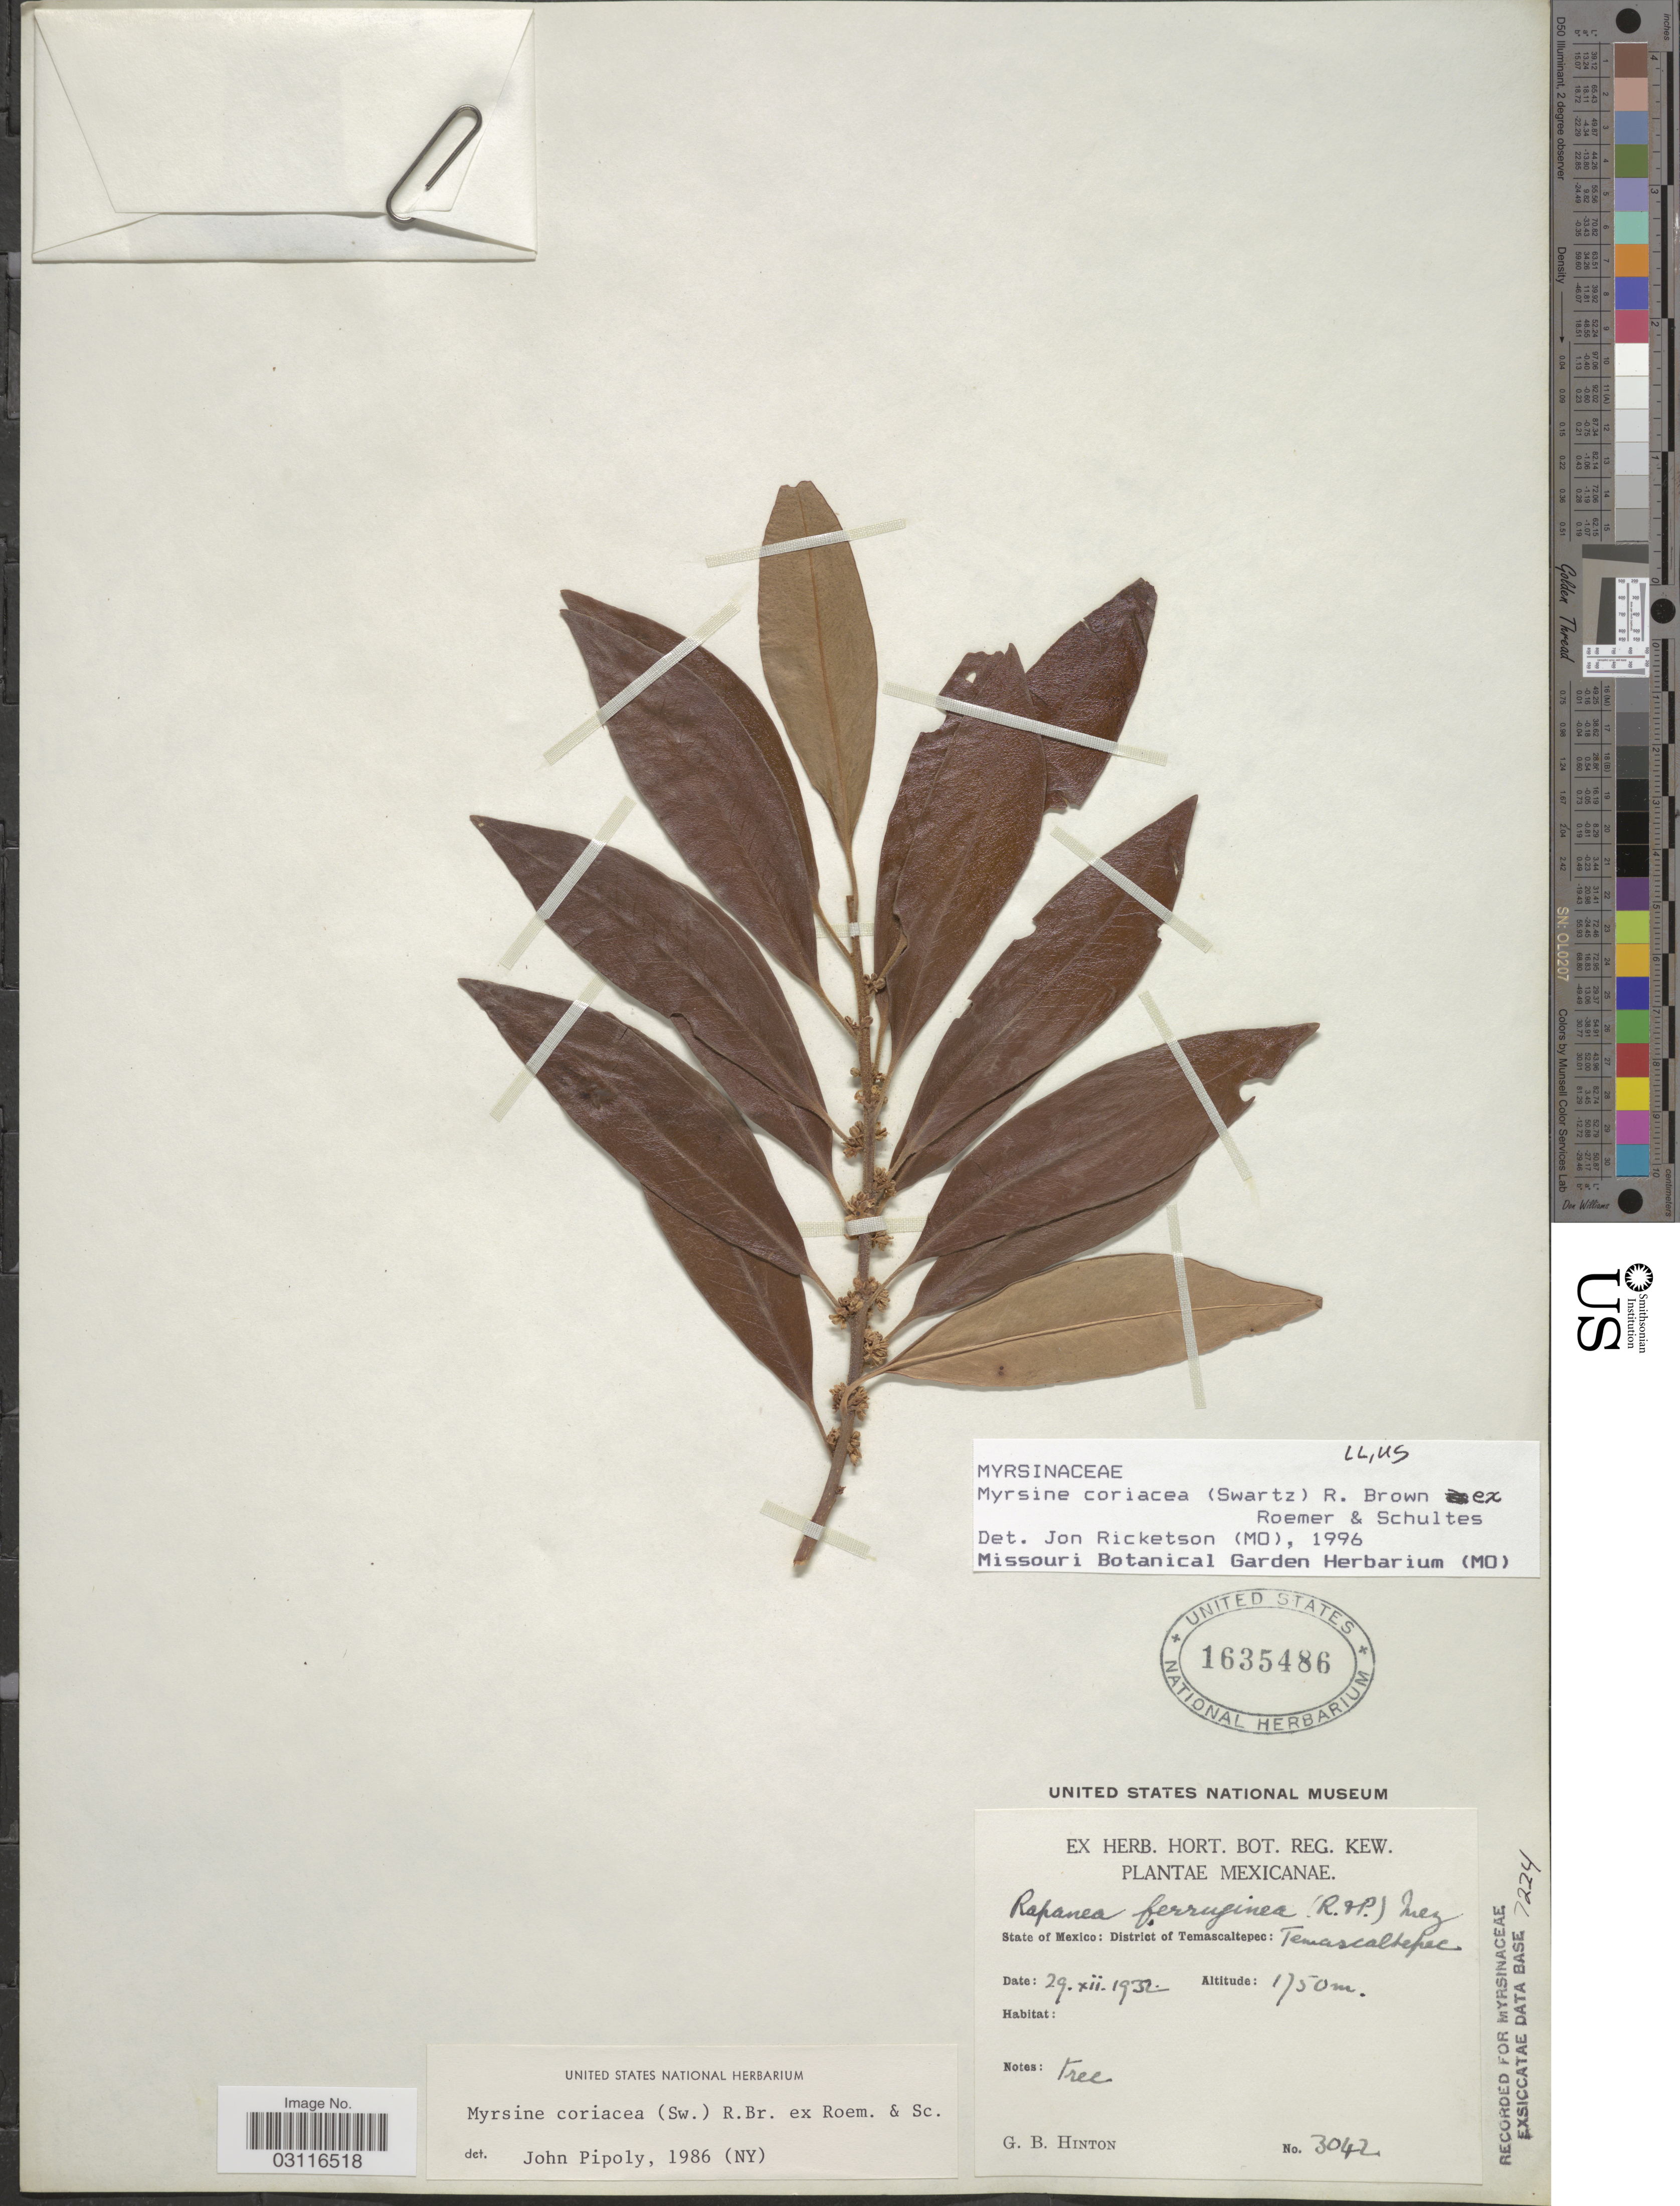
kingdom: Plantae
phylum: Tracheophyta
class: Magnoliopsida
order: Ericales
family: Primulaceae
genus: Myrsine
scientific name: Myrsine coriacea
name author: (Sw.) R. Br. ex Roem. & Schult.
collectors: G. B. Hinton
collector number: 3042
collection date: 1932-12-29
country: Mexico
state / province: México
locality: District of Temascaltepec: Temascaltepec.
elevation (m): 1750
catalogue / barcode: US 1635486